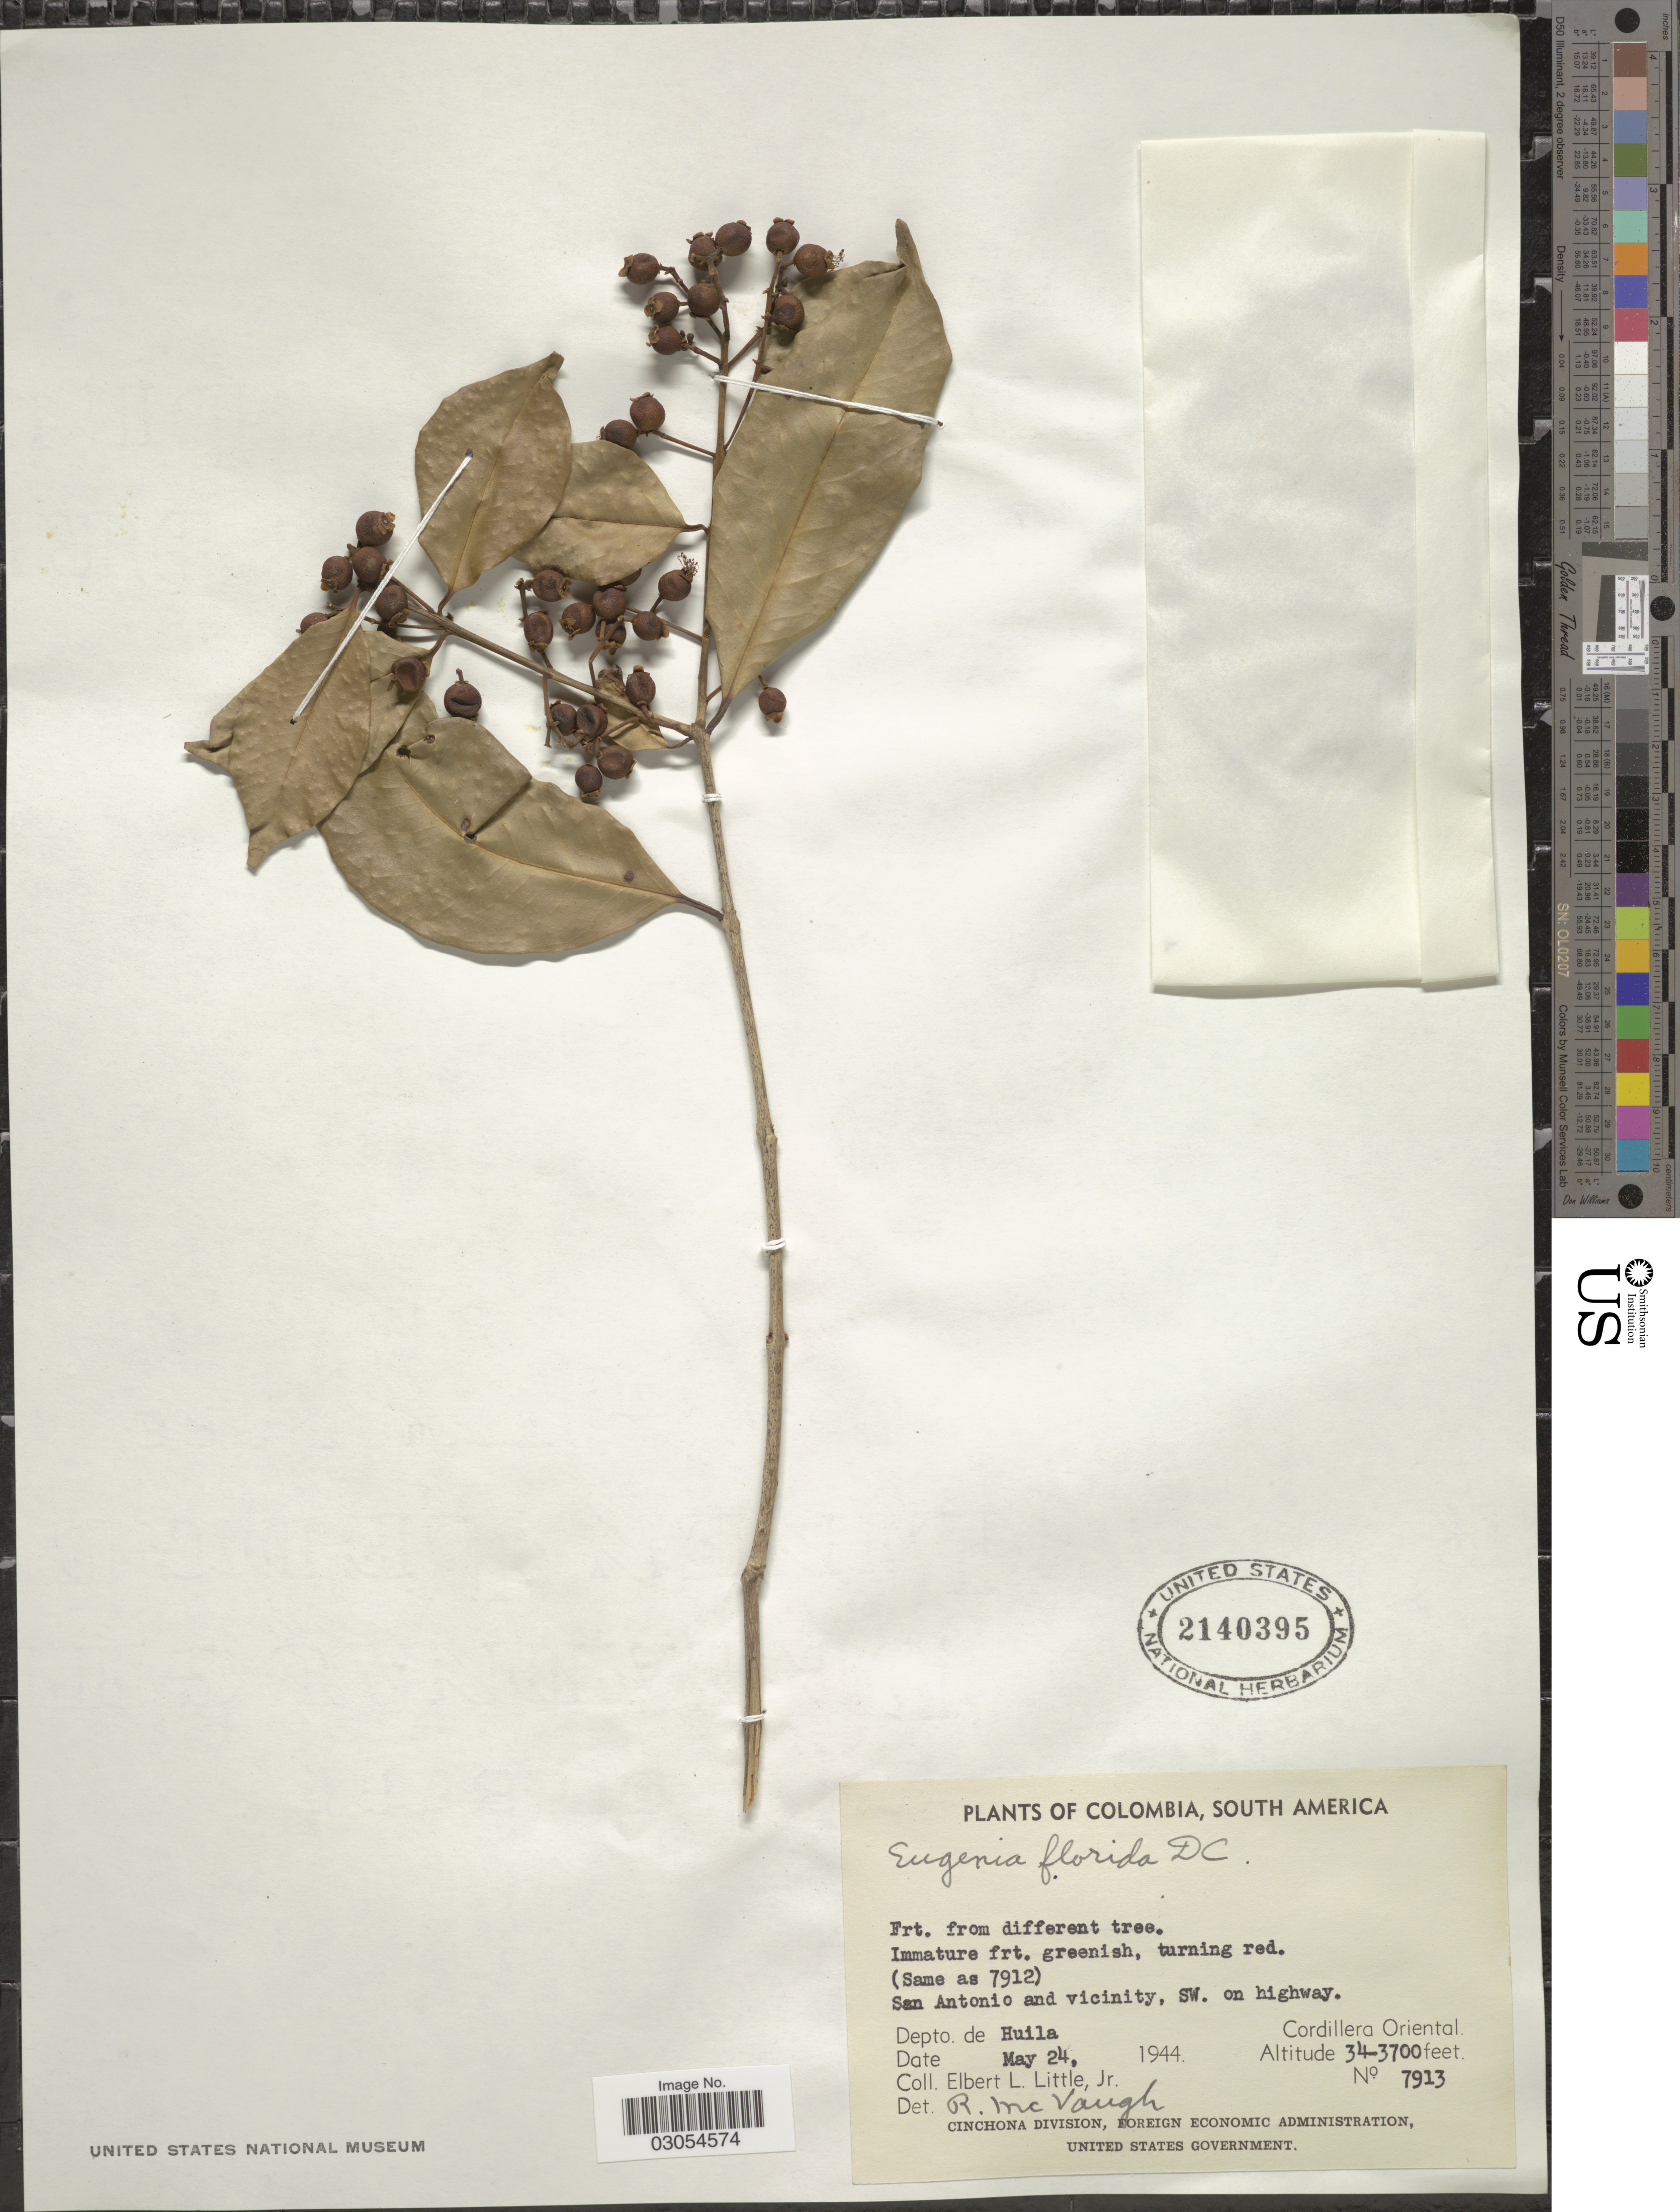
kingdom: Plantae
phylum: Tracheophyta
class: Magnoliopsida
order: Myrtales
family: Myrtaceae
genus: Eugenia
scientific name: Eugenia florida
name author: DC.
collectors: E. L. Little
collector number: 7913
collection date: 1944-05-24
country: Colombia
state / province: Huila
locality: San Antonio and vicinity, SW. on highway. Depto. de Huila. Cordillera Oriental.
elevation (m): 1036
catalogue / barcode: US 2140395